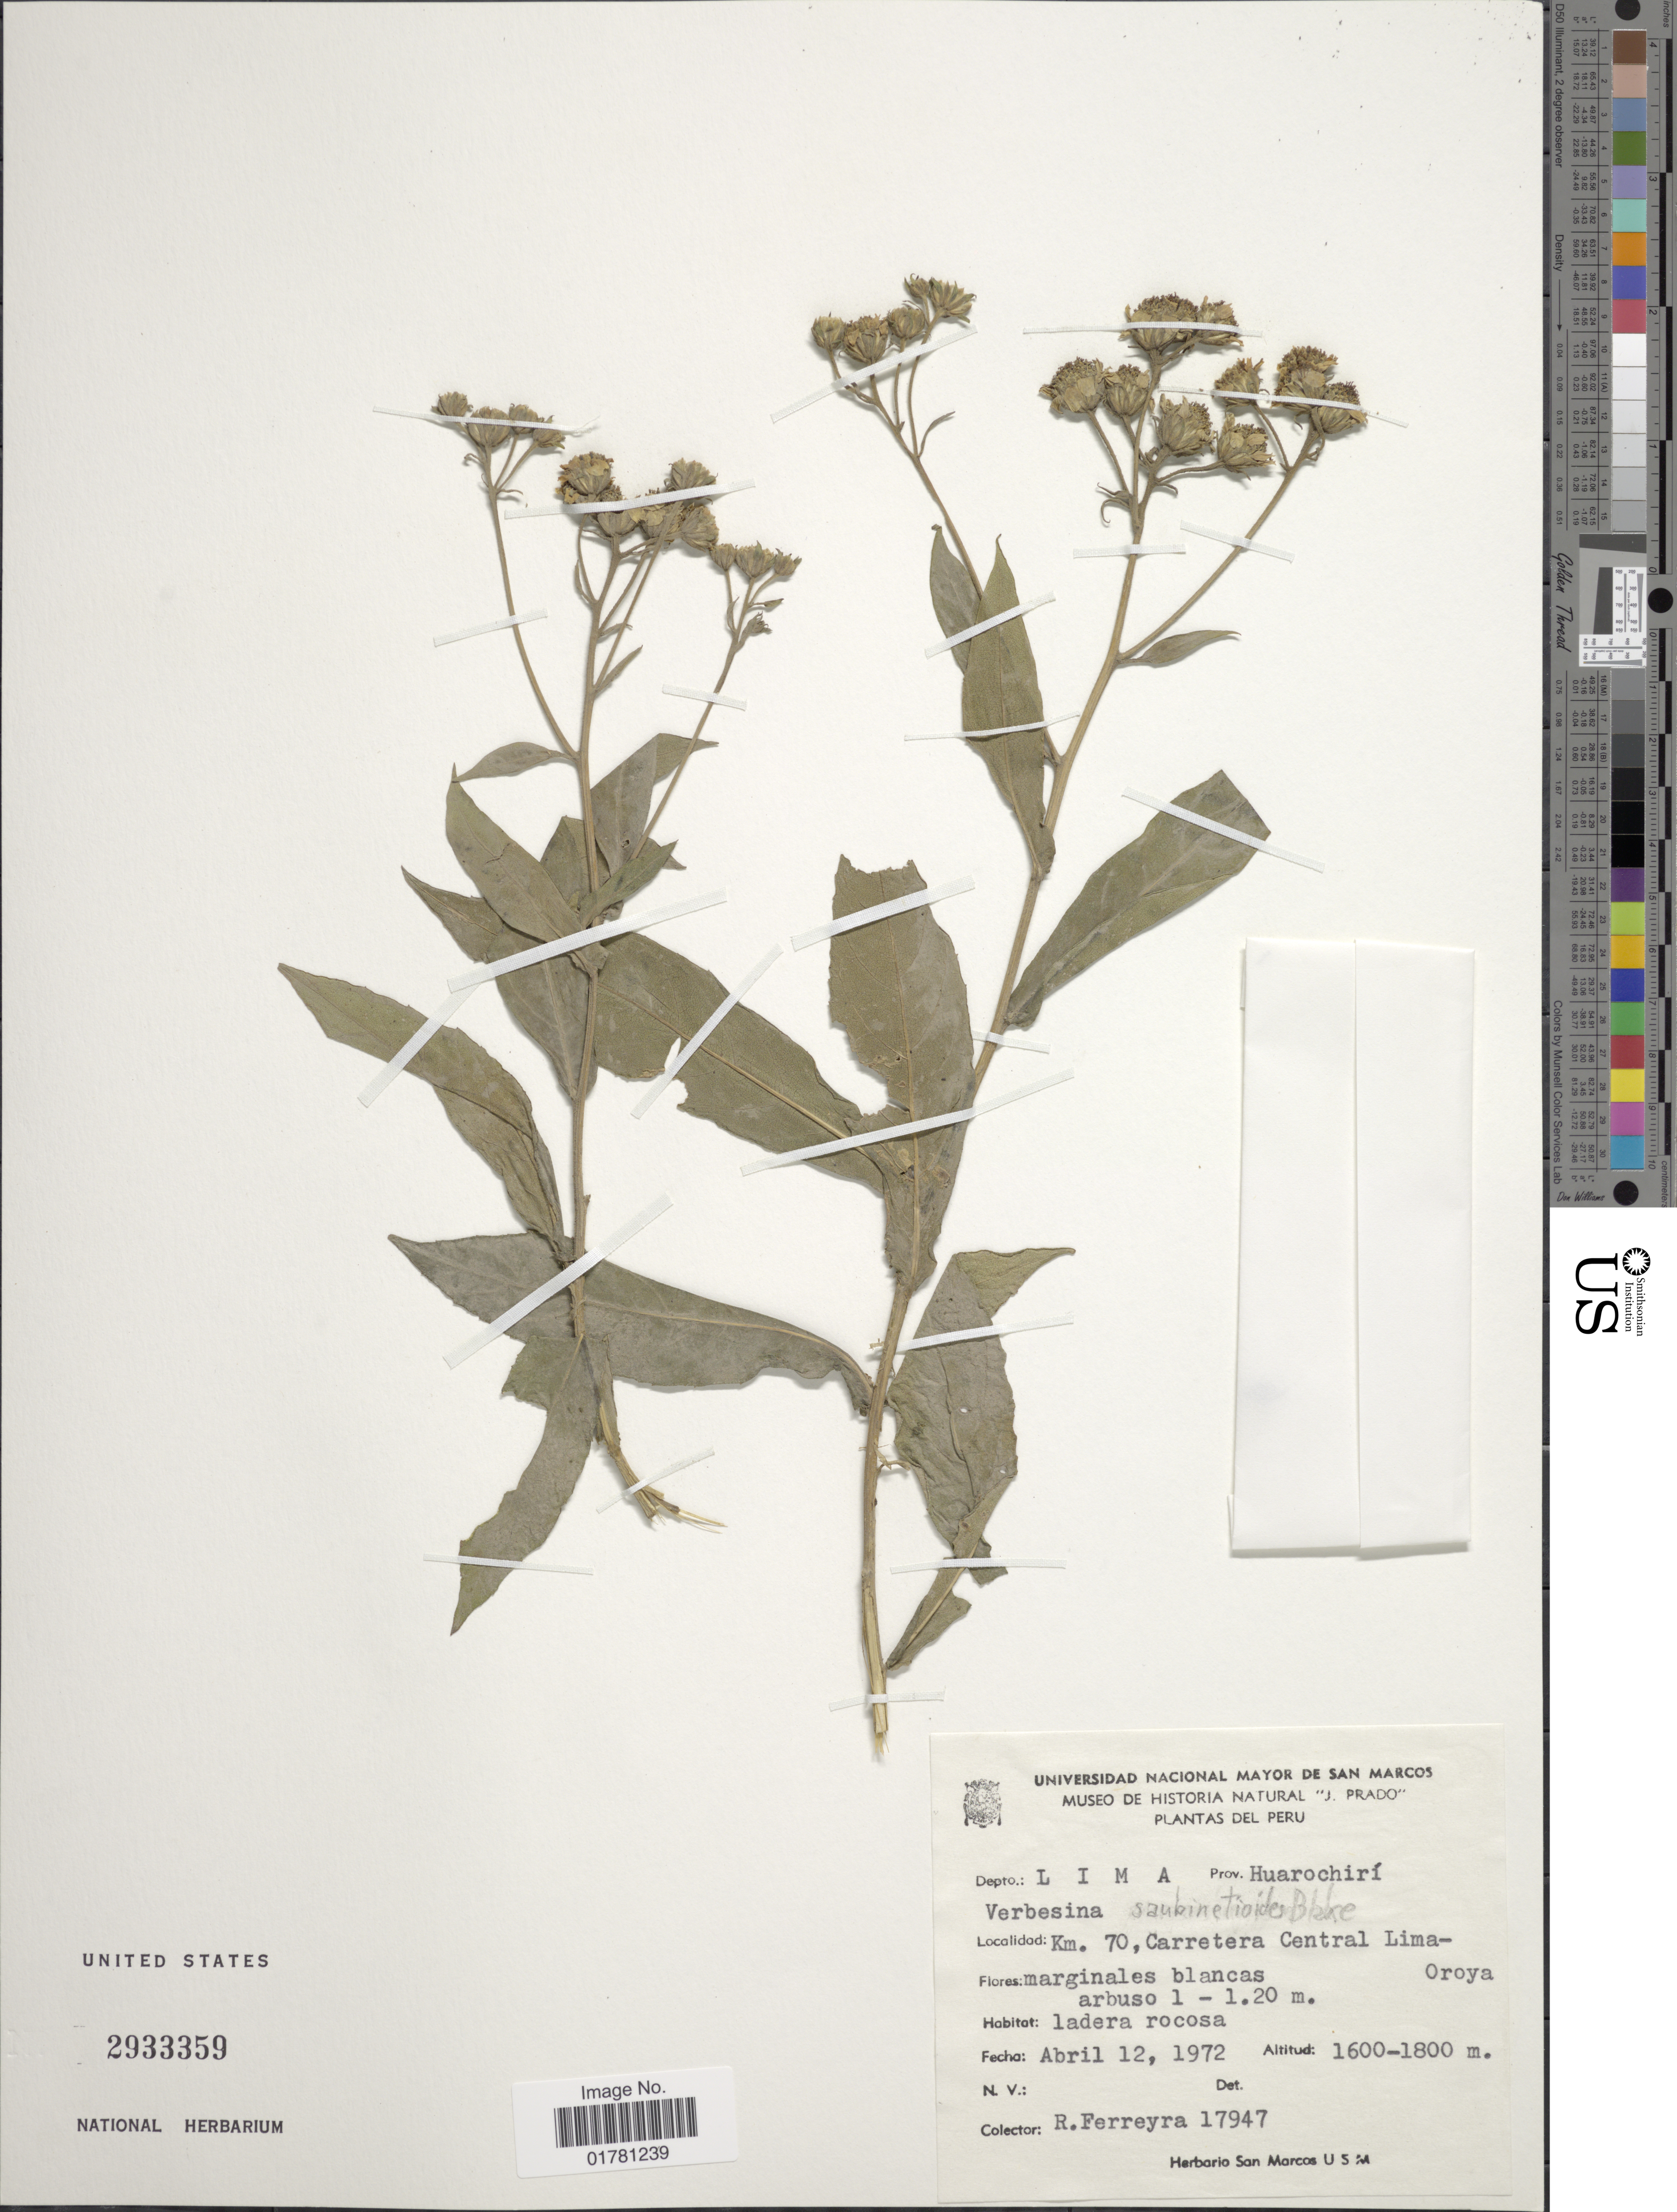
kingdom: Plantae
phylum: Tracheophyta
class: Magnoliopsida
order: Asterales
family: Asteraceae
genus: Verbesina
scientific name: Verbesina saubinetioides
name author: S.F. Blake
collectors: R. A. Ferreyra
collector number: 17947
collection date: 1972-04-12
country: Peru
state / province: Lima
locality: Depto Lima, Prov. Huarochirí, Km 70, Carretera Central Lima-Oroya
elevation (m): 1600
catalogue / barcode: US 2933359